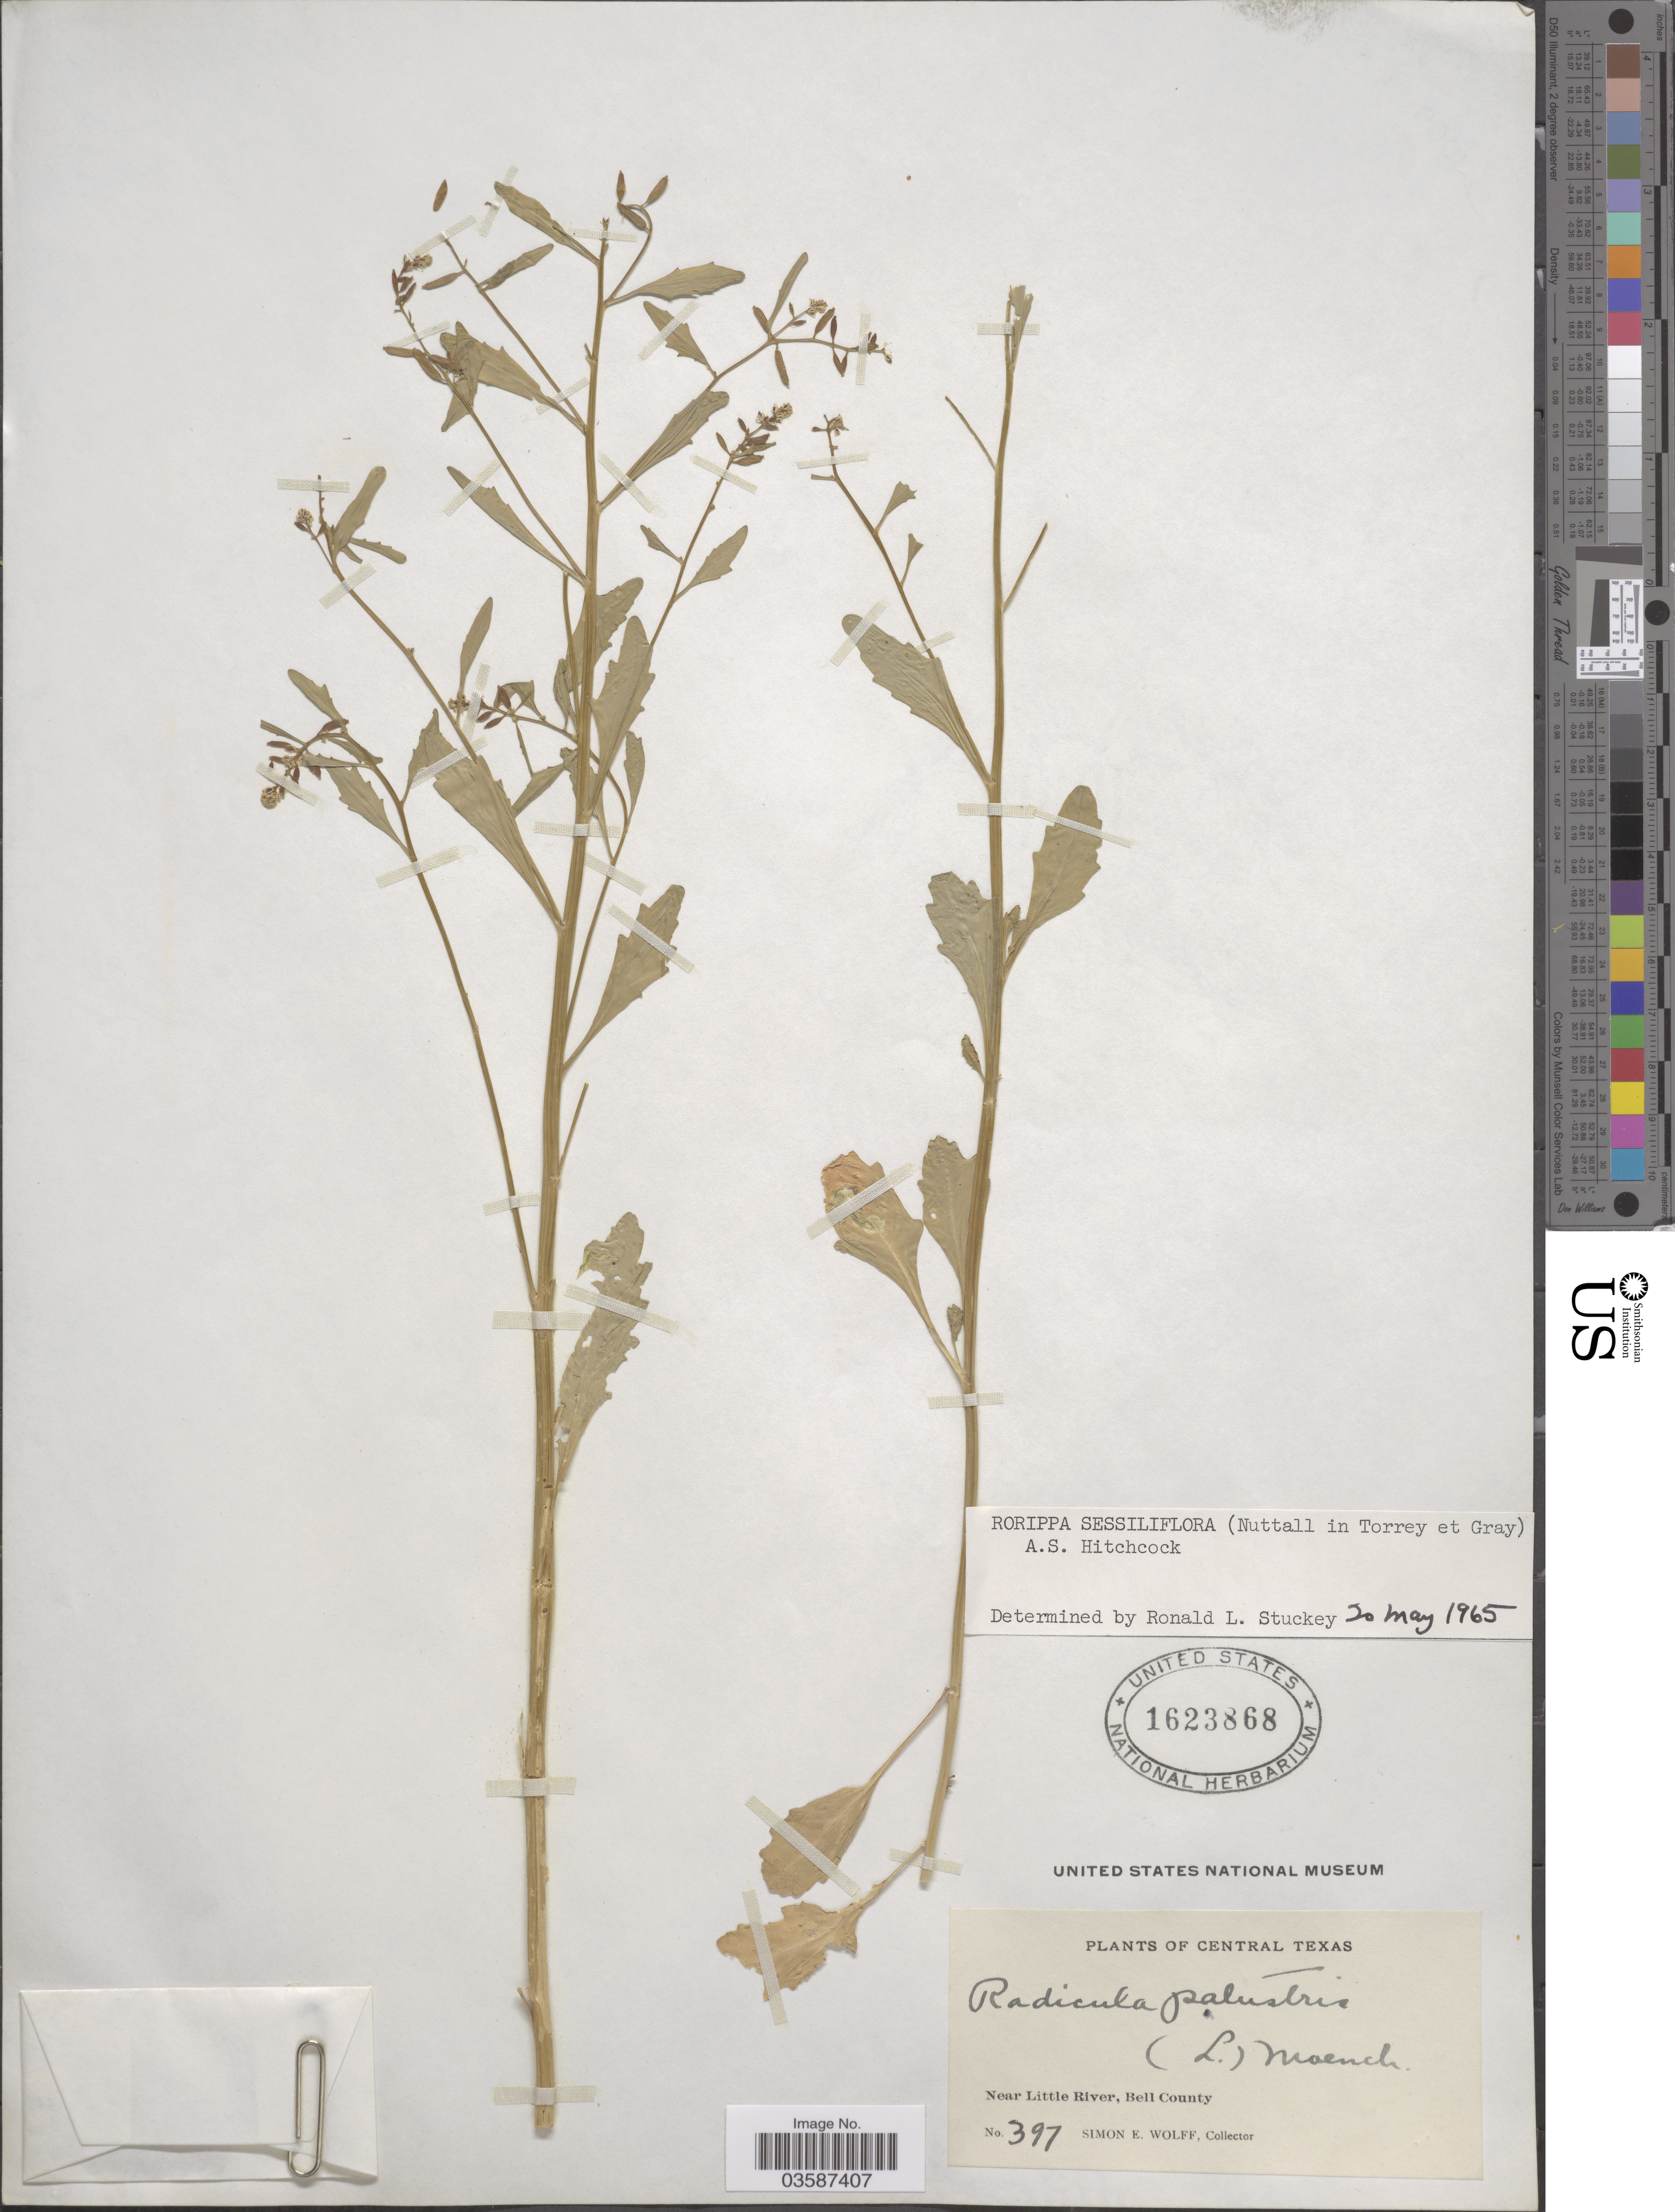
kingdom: Plantae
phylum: Tracheophyta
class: Magnoliopsida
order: Brassicales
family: Brassicaceae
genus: Rorippa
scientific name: Rorippa sessiliflora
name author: (Nutt.) Hitchc.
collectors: S. E. Wolff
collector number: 397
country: United States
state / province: Texas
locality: Central Texas. Near Little River, Bell County.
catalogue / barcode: US 1623868